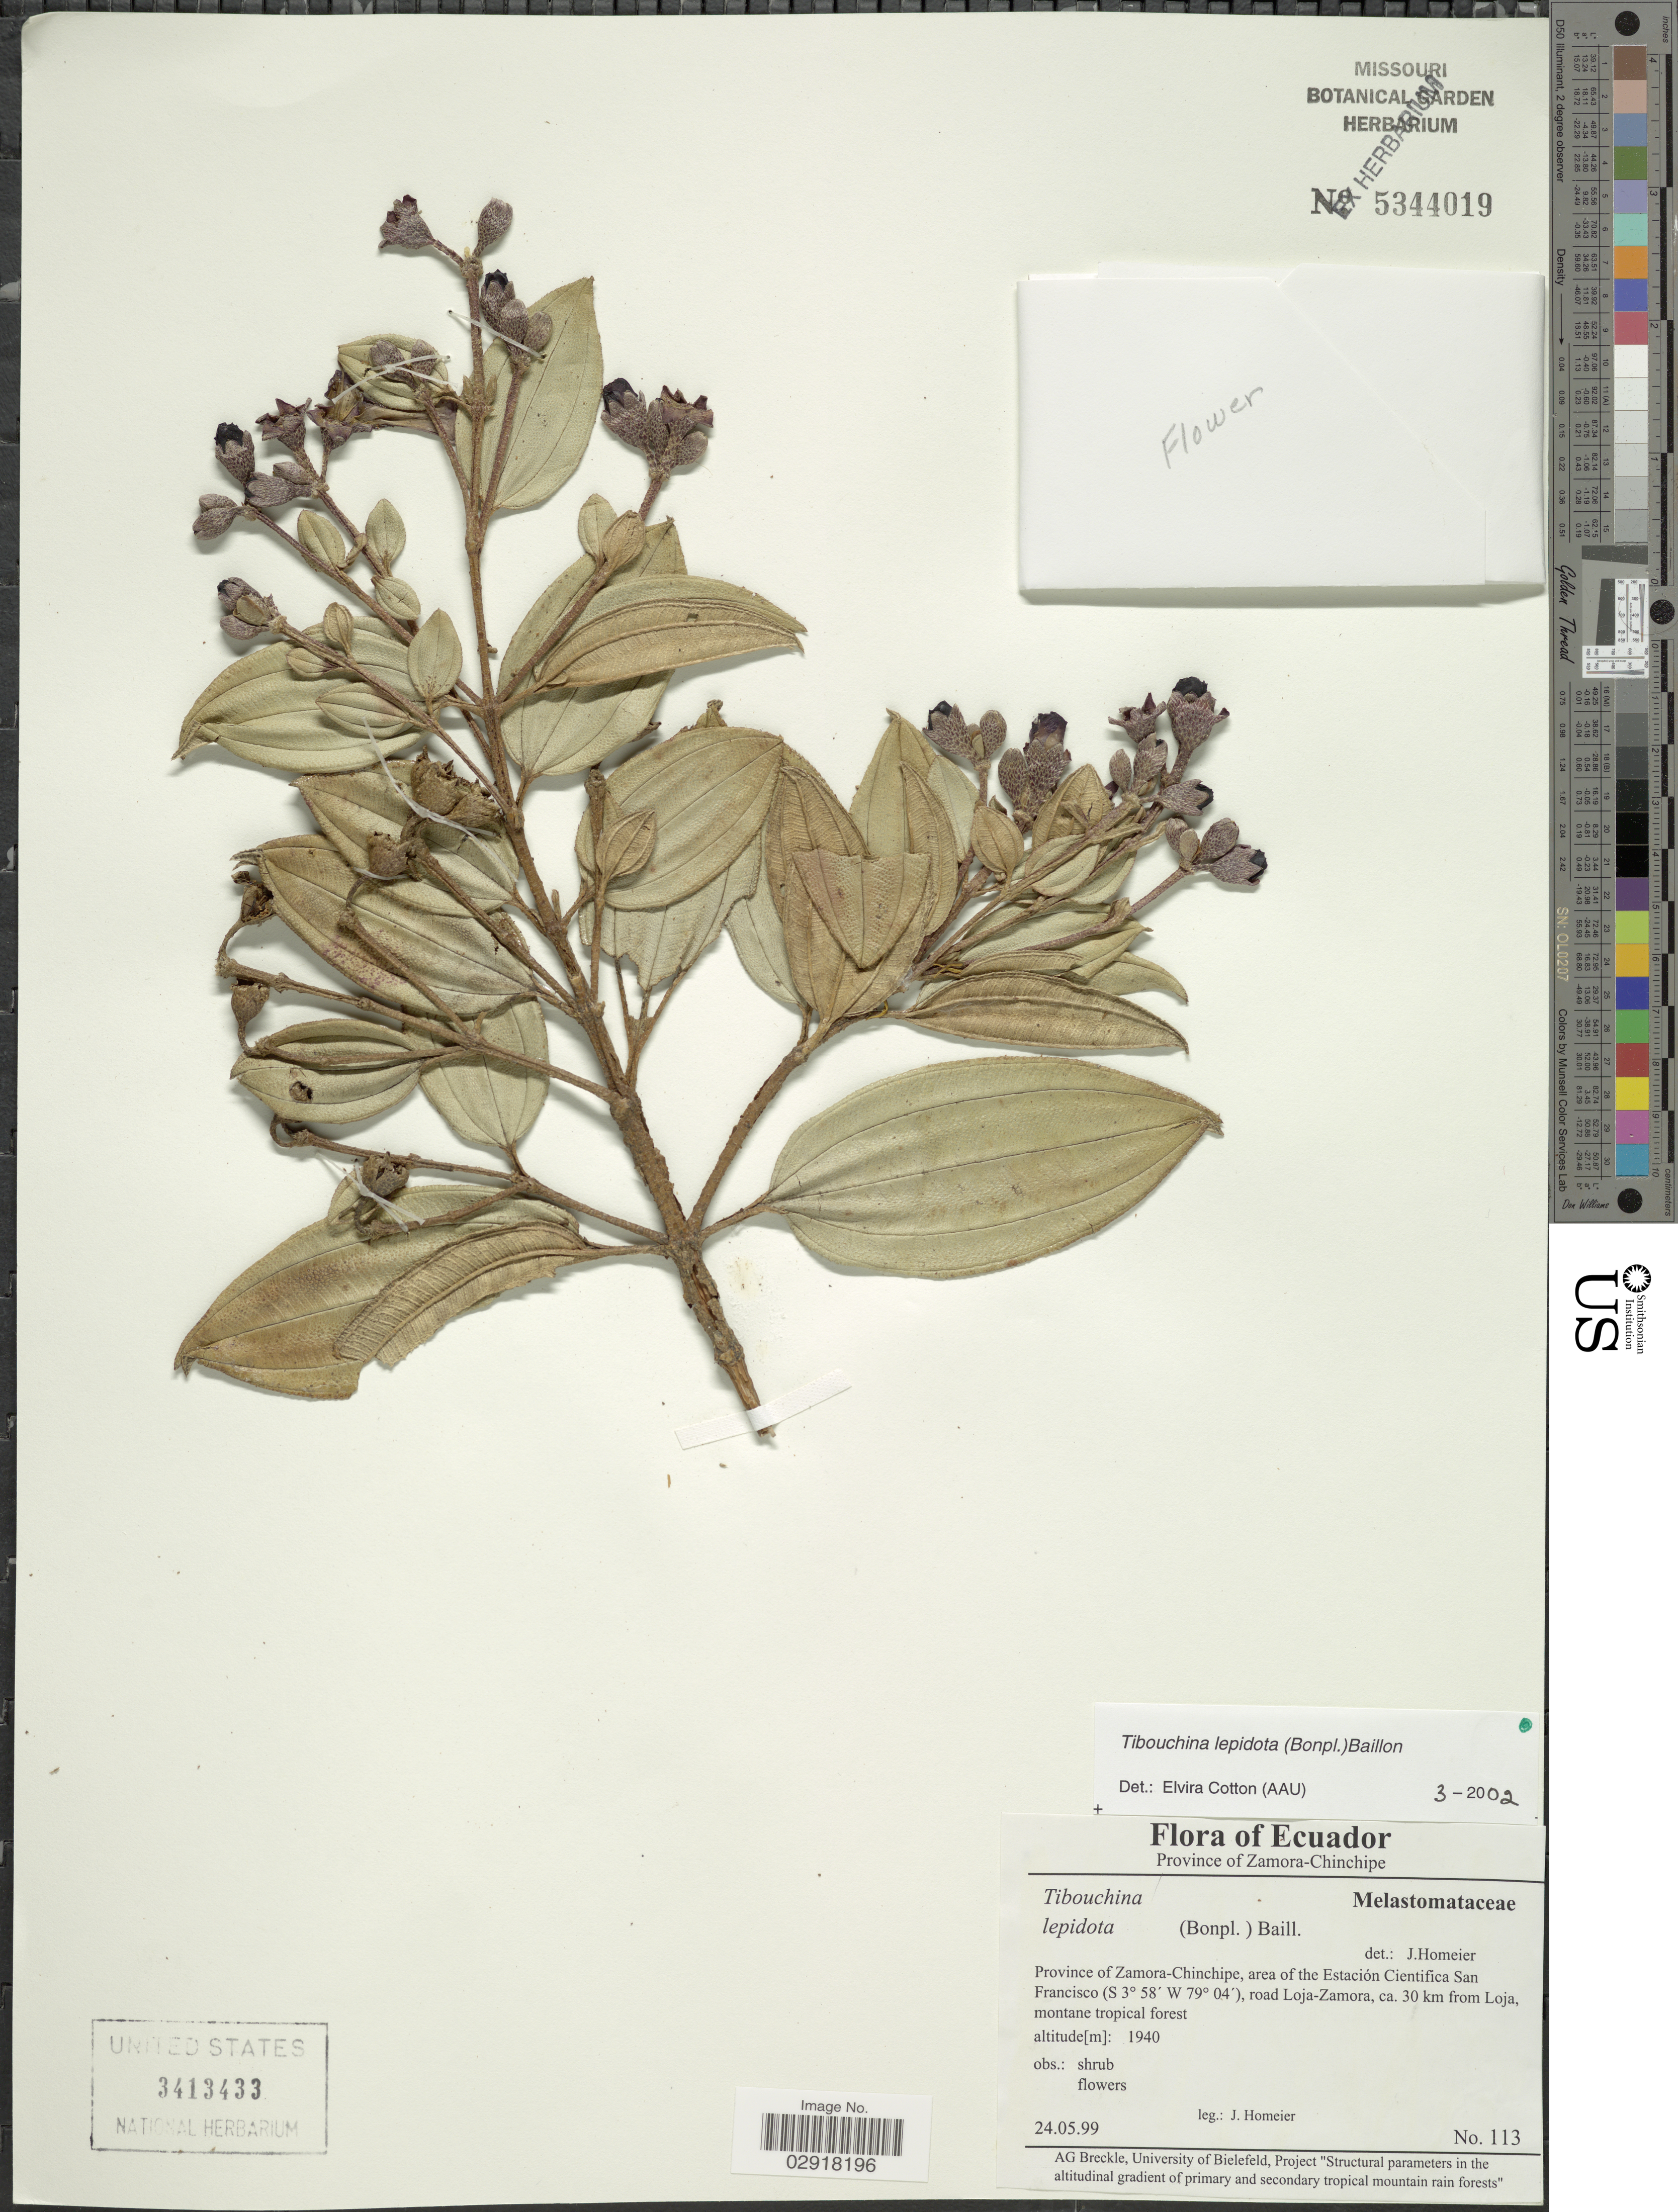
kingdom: Plantae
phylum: Tracheophyta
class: Magnoliopsida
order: Myrtales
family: Melastomataceae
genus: Andesanthus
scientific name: Andesanthus lepidotus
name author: (Humb. & Bonpl.) P.J.F. Guim. & Michelang.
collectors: J. Homeier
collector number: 113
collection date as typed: Transcribed d/m/y: 24/5/99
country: Ecuador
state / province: Zamora-Chinchipe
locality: Area of the Estación Cientifica San Francisco, road Loja-Zamora, ca. 30 km from Loja.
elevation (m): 1940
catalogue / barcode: US 3413433